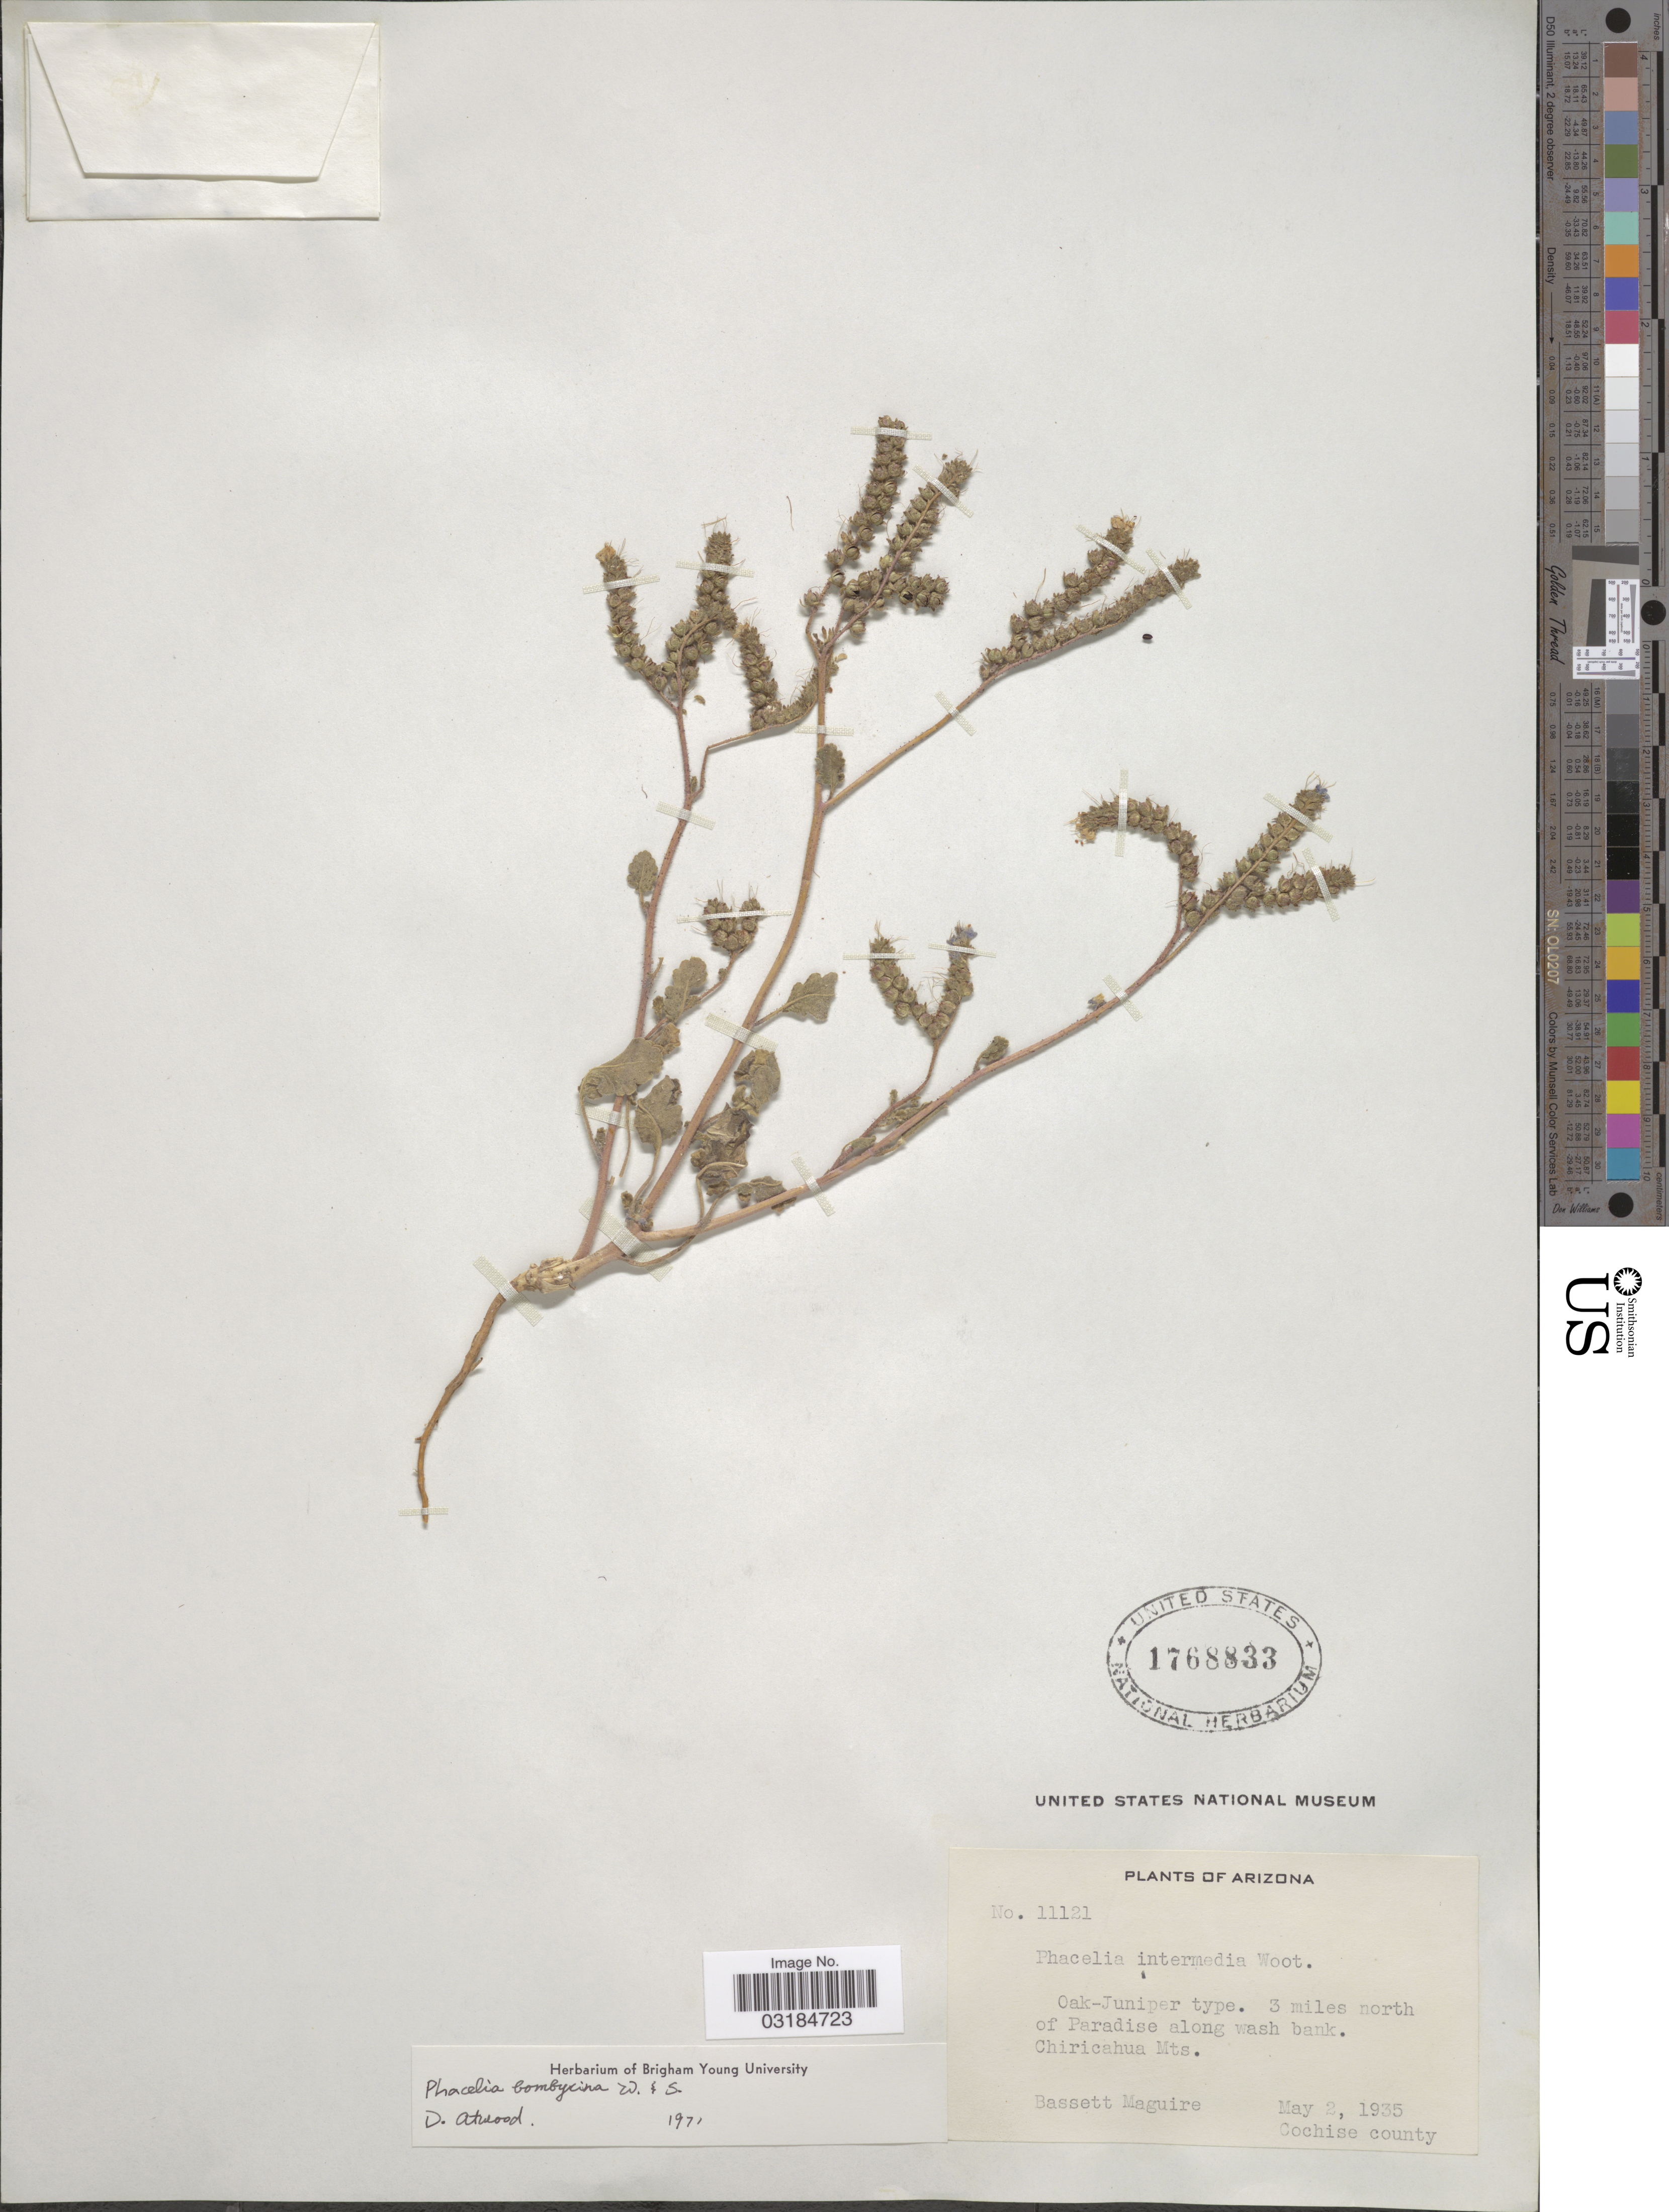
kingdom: Plantae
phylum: Tracheophyta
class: Magnoliopsida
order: Boraginales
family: Hydrophyllaceae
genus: Phacelia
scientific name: Phacelia bombycina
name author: Wooton & Standl.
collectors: B. Maguire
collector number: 11121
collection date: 1935-05-02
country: United States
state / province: Arizona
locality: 3 miles north of Paradise along wash bank, Chiricahua Mts., Cochise county.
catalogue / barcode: US 1768833